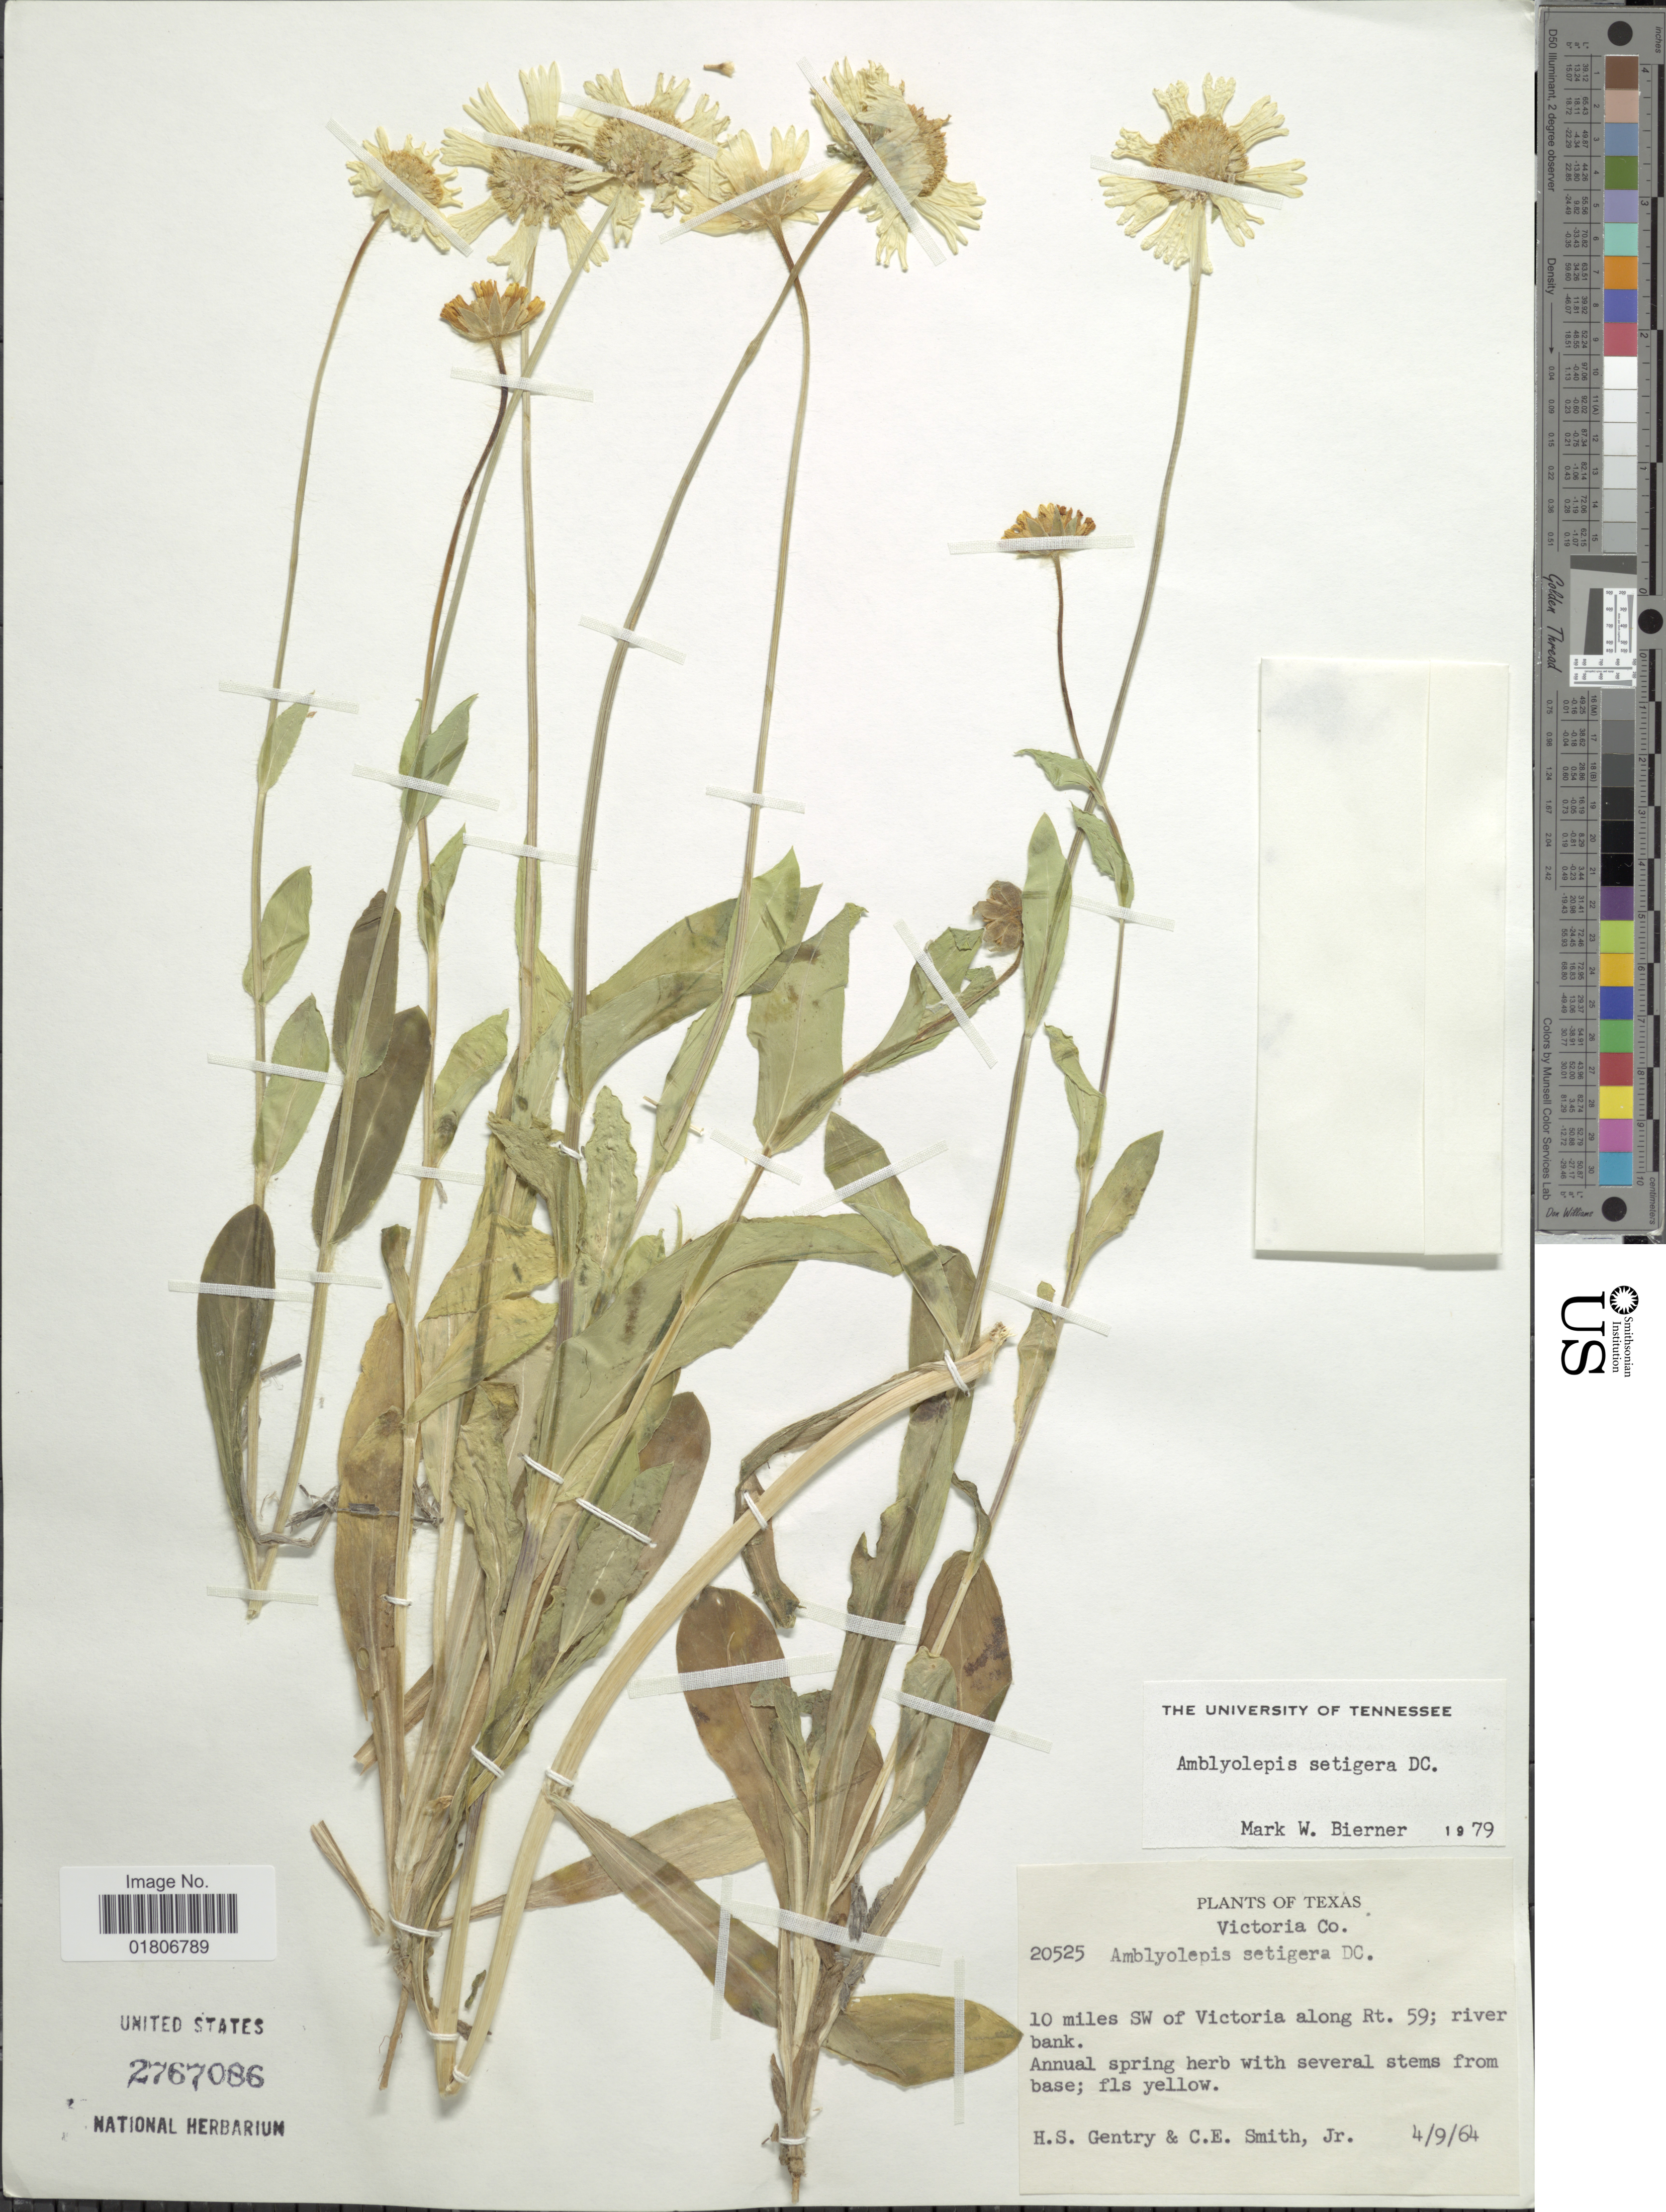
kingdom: Plantae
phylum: Tracheophyta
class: Magnoliopsida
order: Asterales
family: Asteraceae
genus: Amblyolepis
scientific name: Amblyolepis setigera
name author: DC.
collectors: H. S. Gentry & C. E. Smith Jr.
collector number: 20525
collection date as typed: Transcribed d/m/y: 9/4/64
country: United States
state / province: Texas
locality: Victoria Co. 10 miles SW of Victoria along Rt. 59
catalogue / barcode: US 2767086